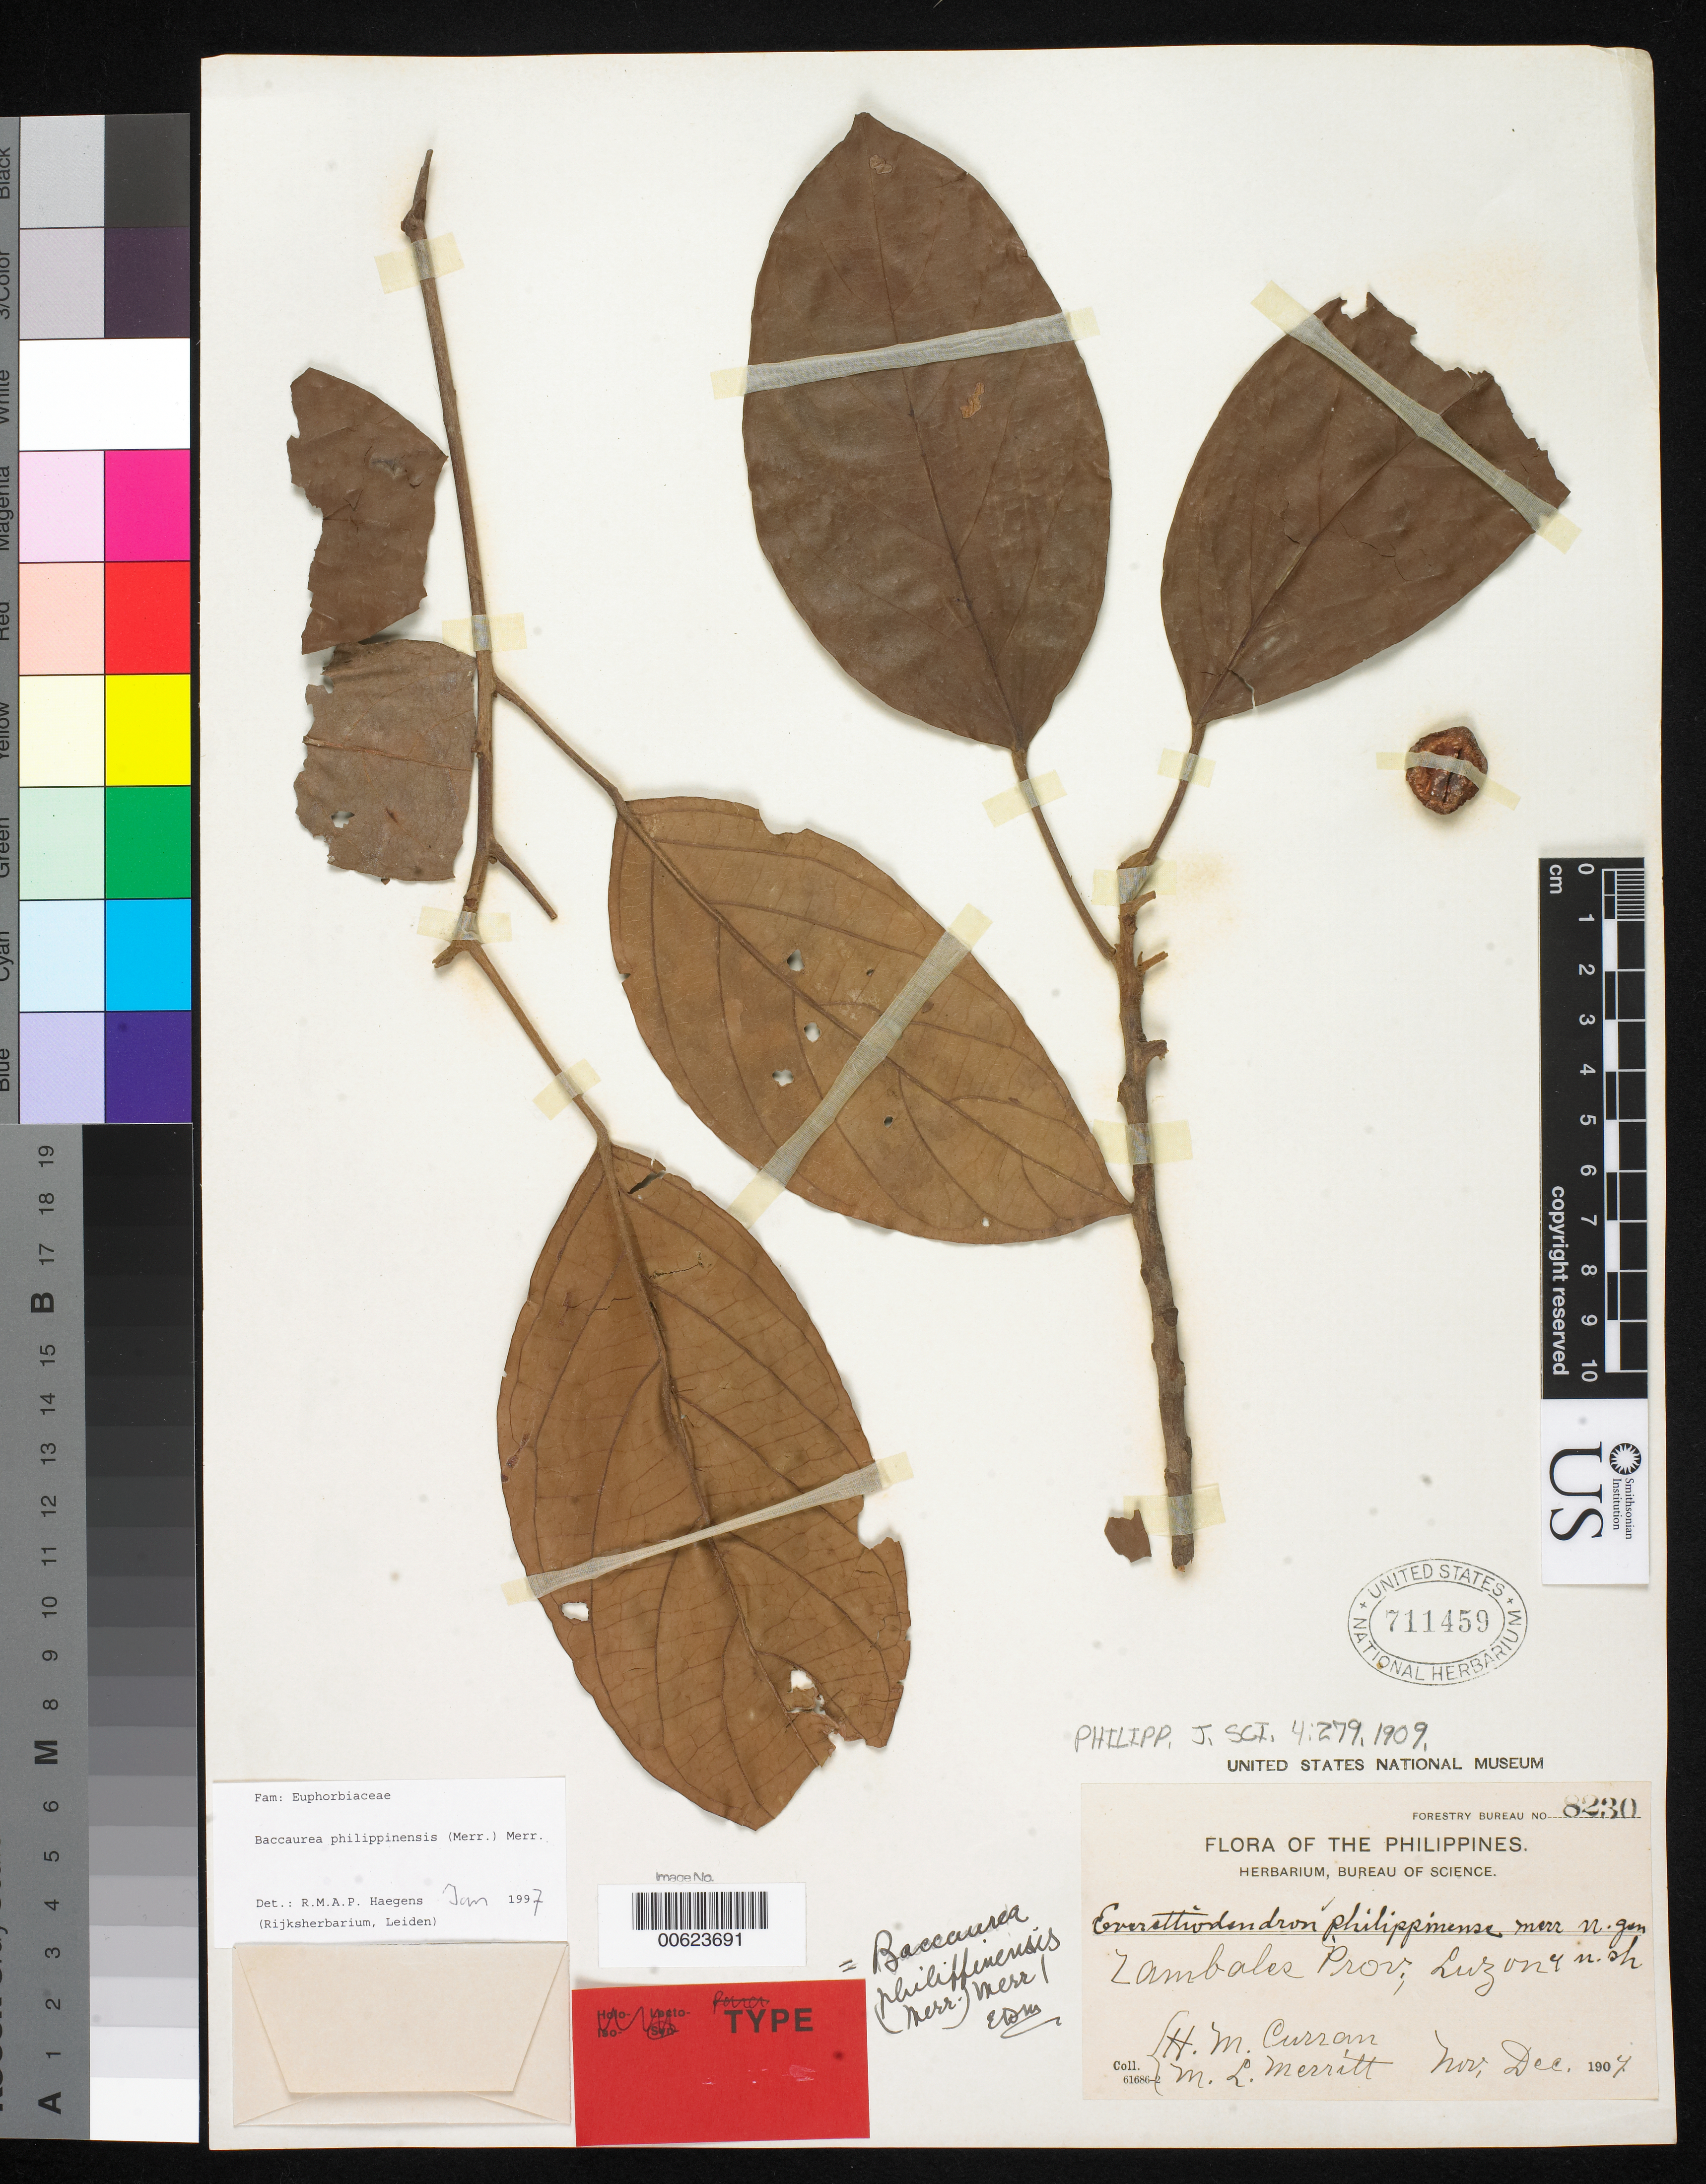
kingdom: Plantae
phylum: Tracheophyta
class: Magnoliopsida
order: Malpighiales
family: Phyllanthaceae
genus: Everettiodendron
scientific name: Everettiodendron philippinense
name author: Merr.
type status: Isosyntype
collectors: H. M. Curran & M. L. Merritt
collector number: For. Bur. 8230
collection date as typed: Nov 1907 to -- Dec 1907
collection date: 1907-11/1907-12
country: Philippines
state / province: Central Luzon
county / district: Zambales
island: Luzon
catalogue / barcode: US 711459